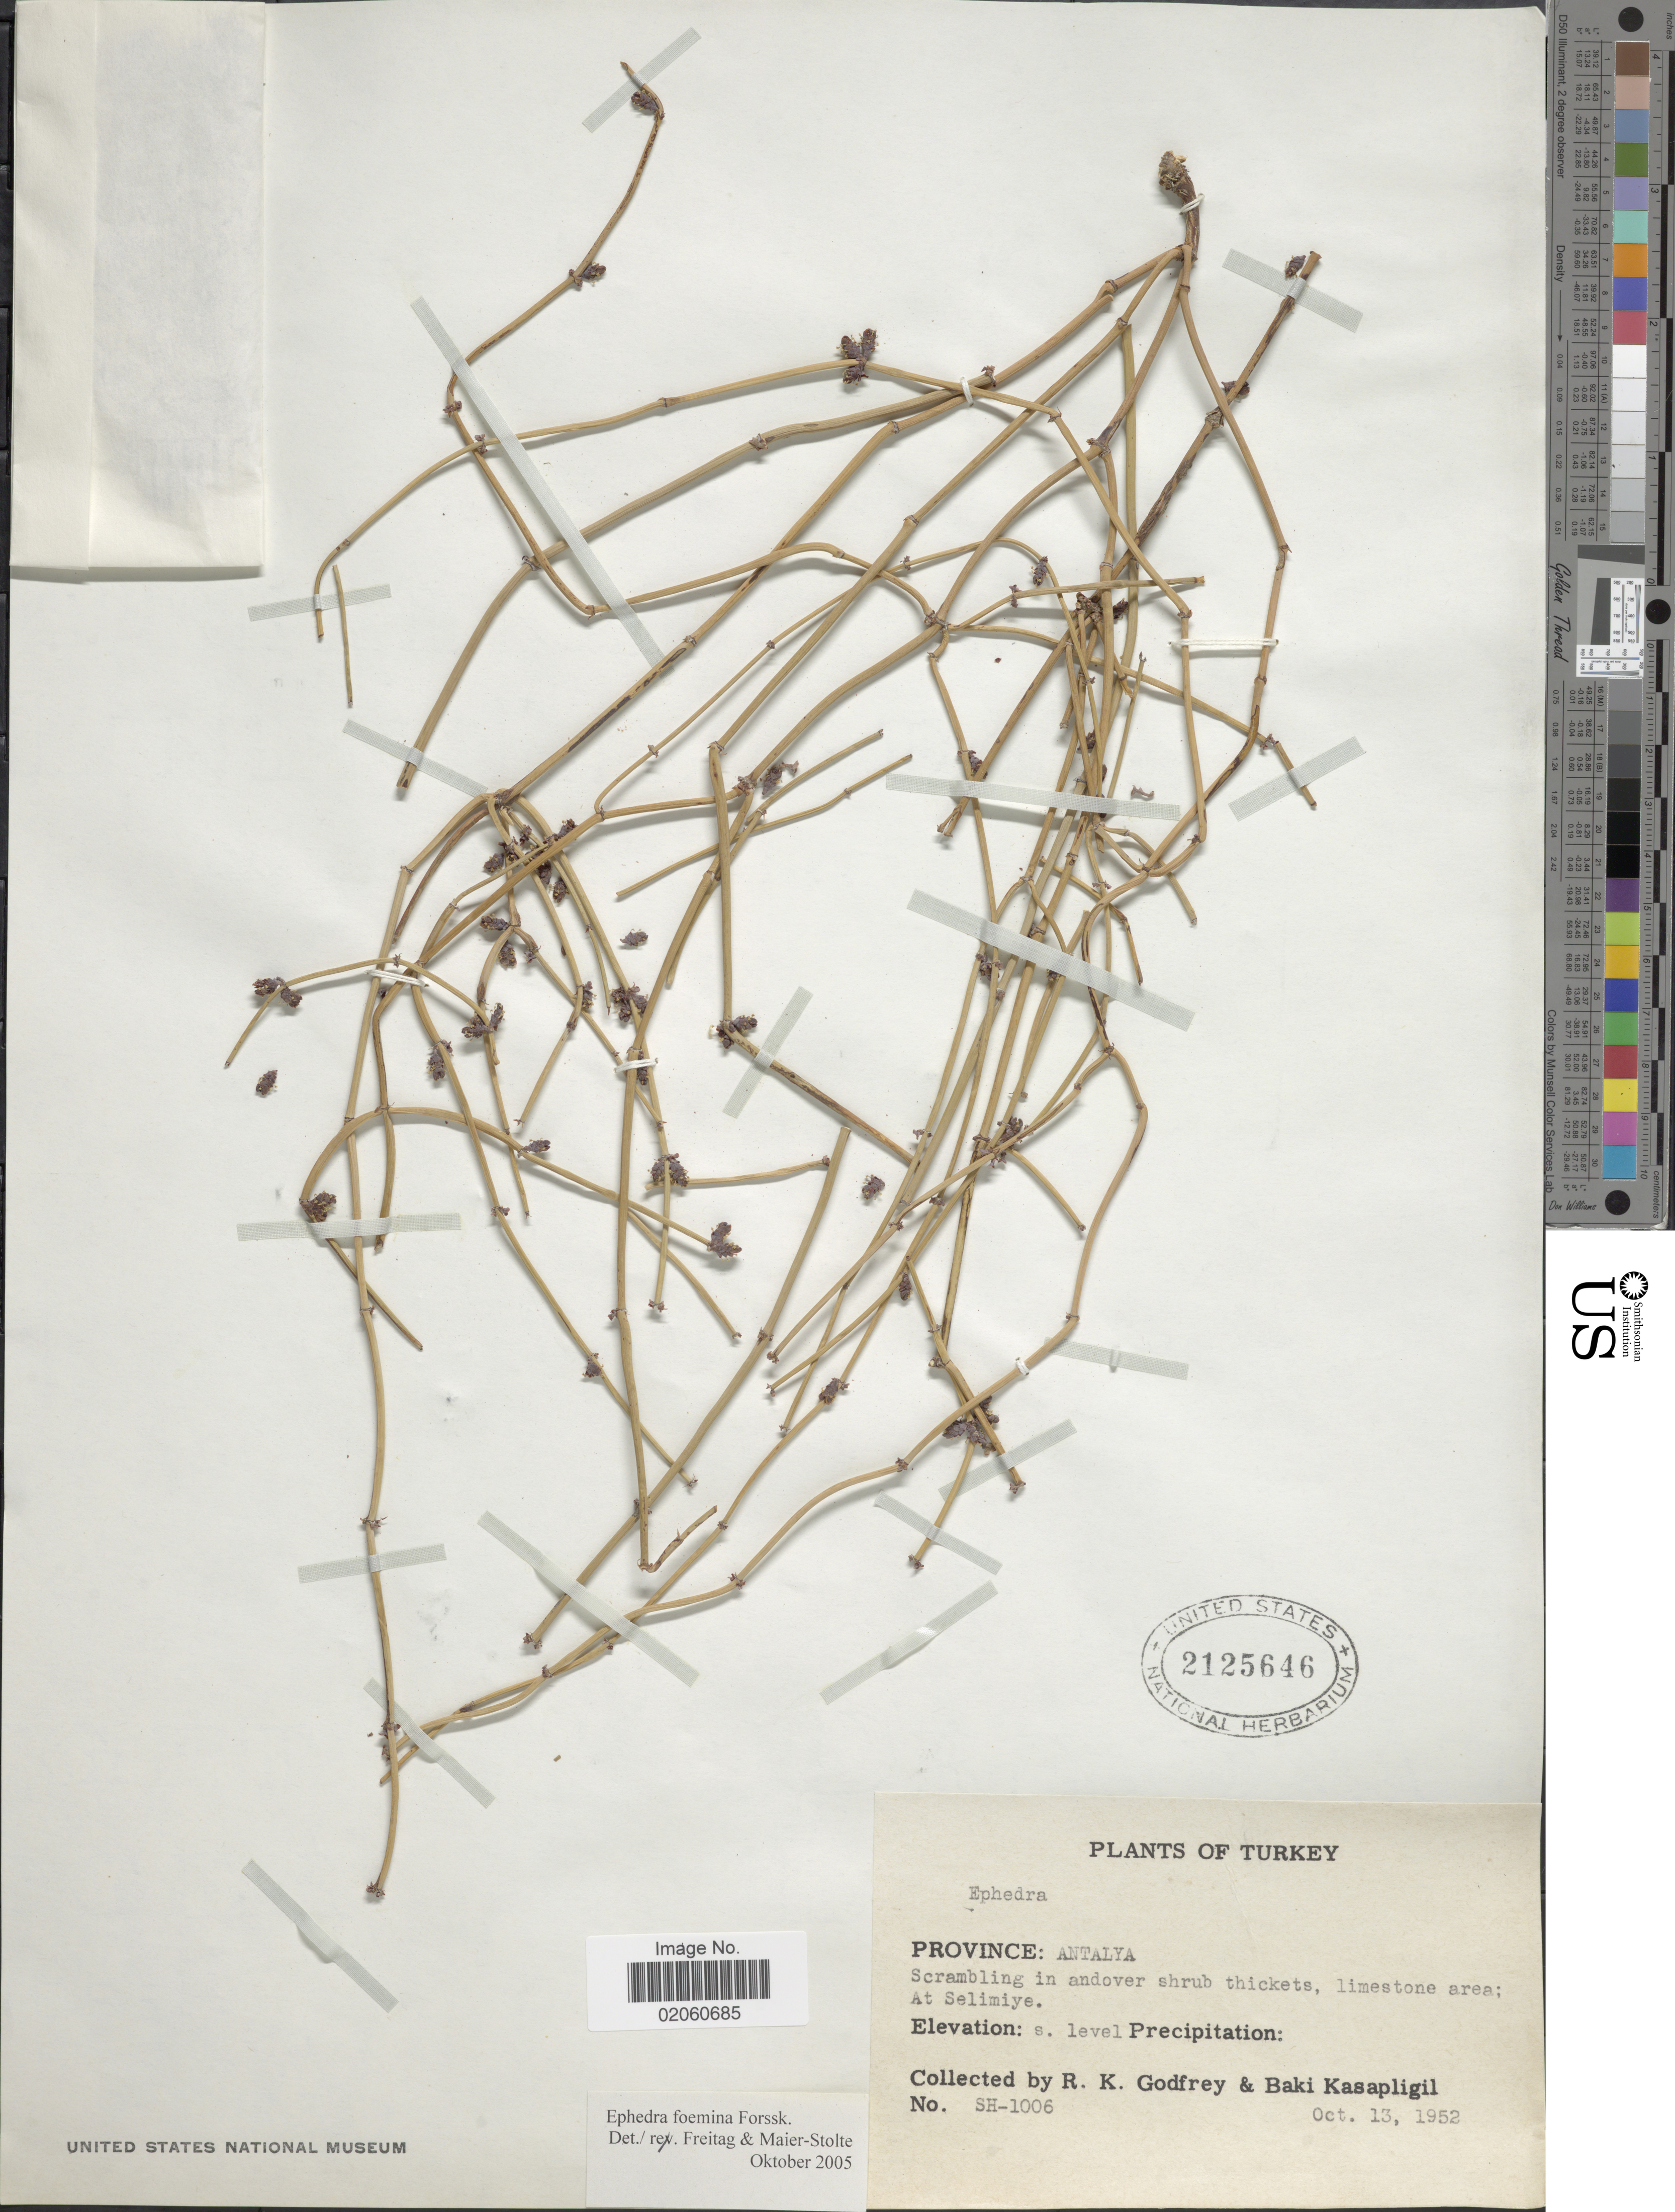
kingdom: Plantae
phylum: Tracheophyta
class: Gnetopsida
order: Ephedrales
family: Ephedraceae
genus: Ephedra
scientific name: Ephedra foeminea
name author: Forssk.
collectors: R. K. Godfrey & B. Kasapligil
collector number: SH-1006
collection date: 1952-10-13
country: Turkey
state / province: Antalya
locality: At Selimiye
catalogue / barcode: US 2125646